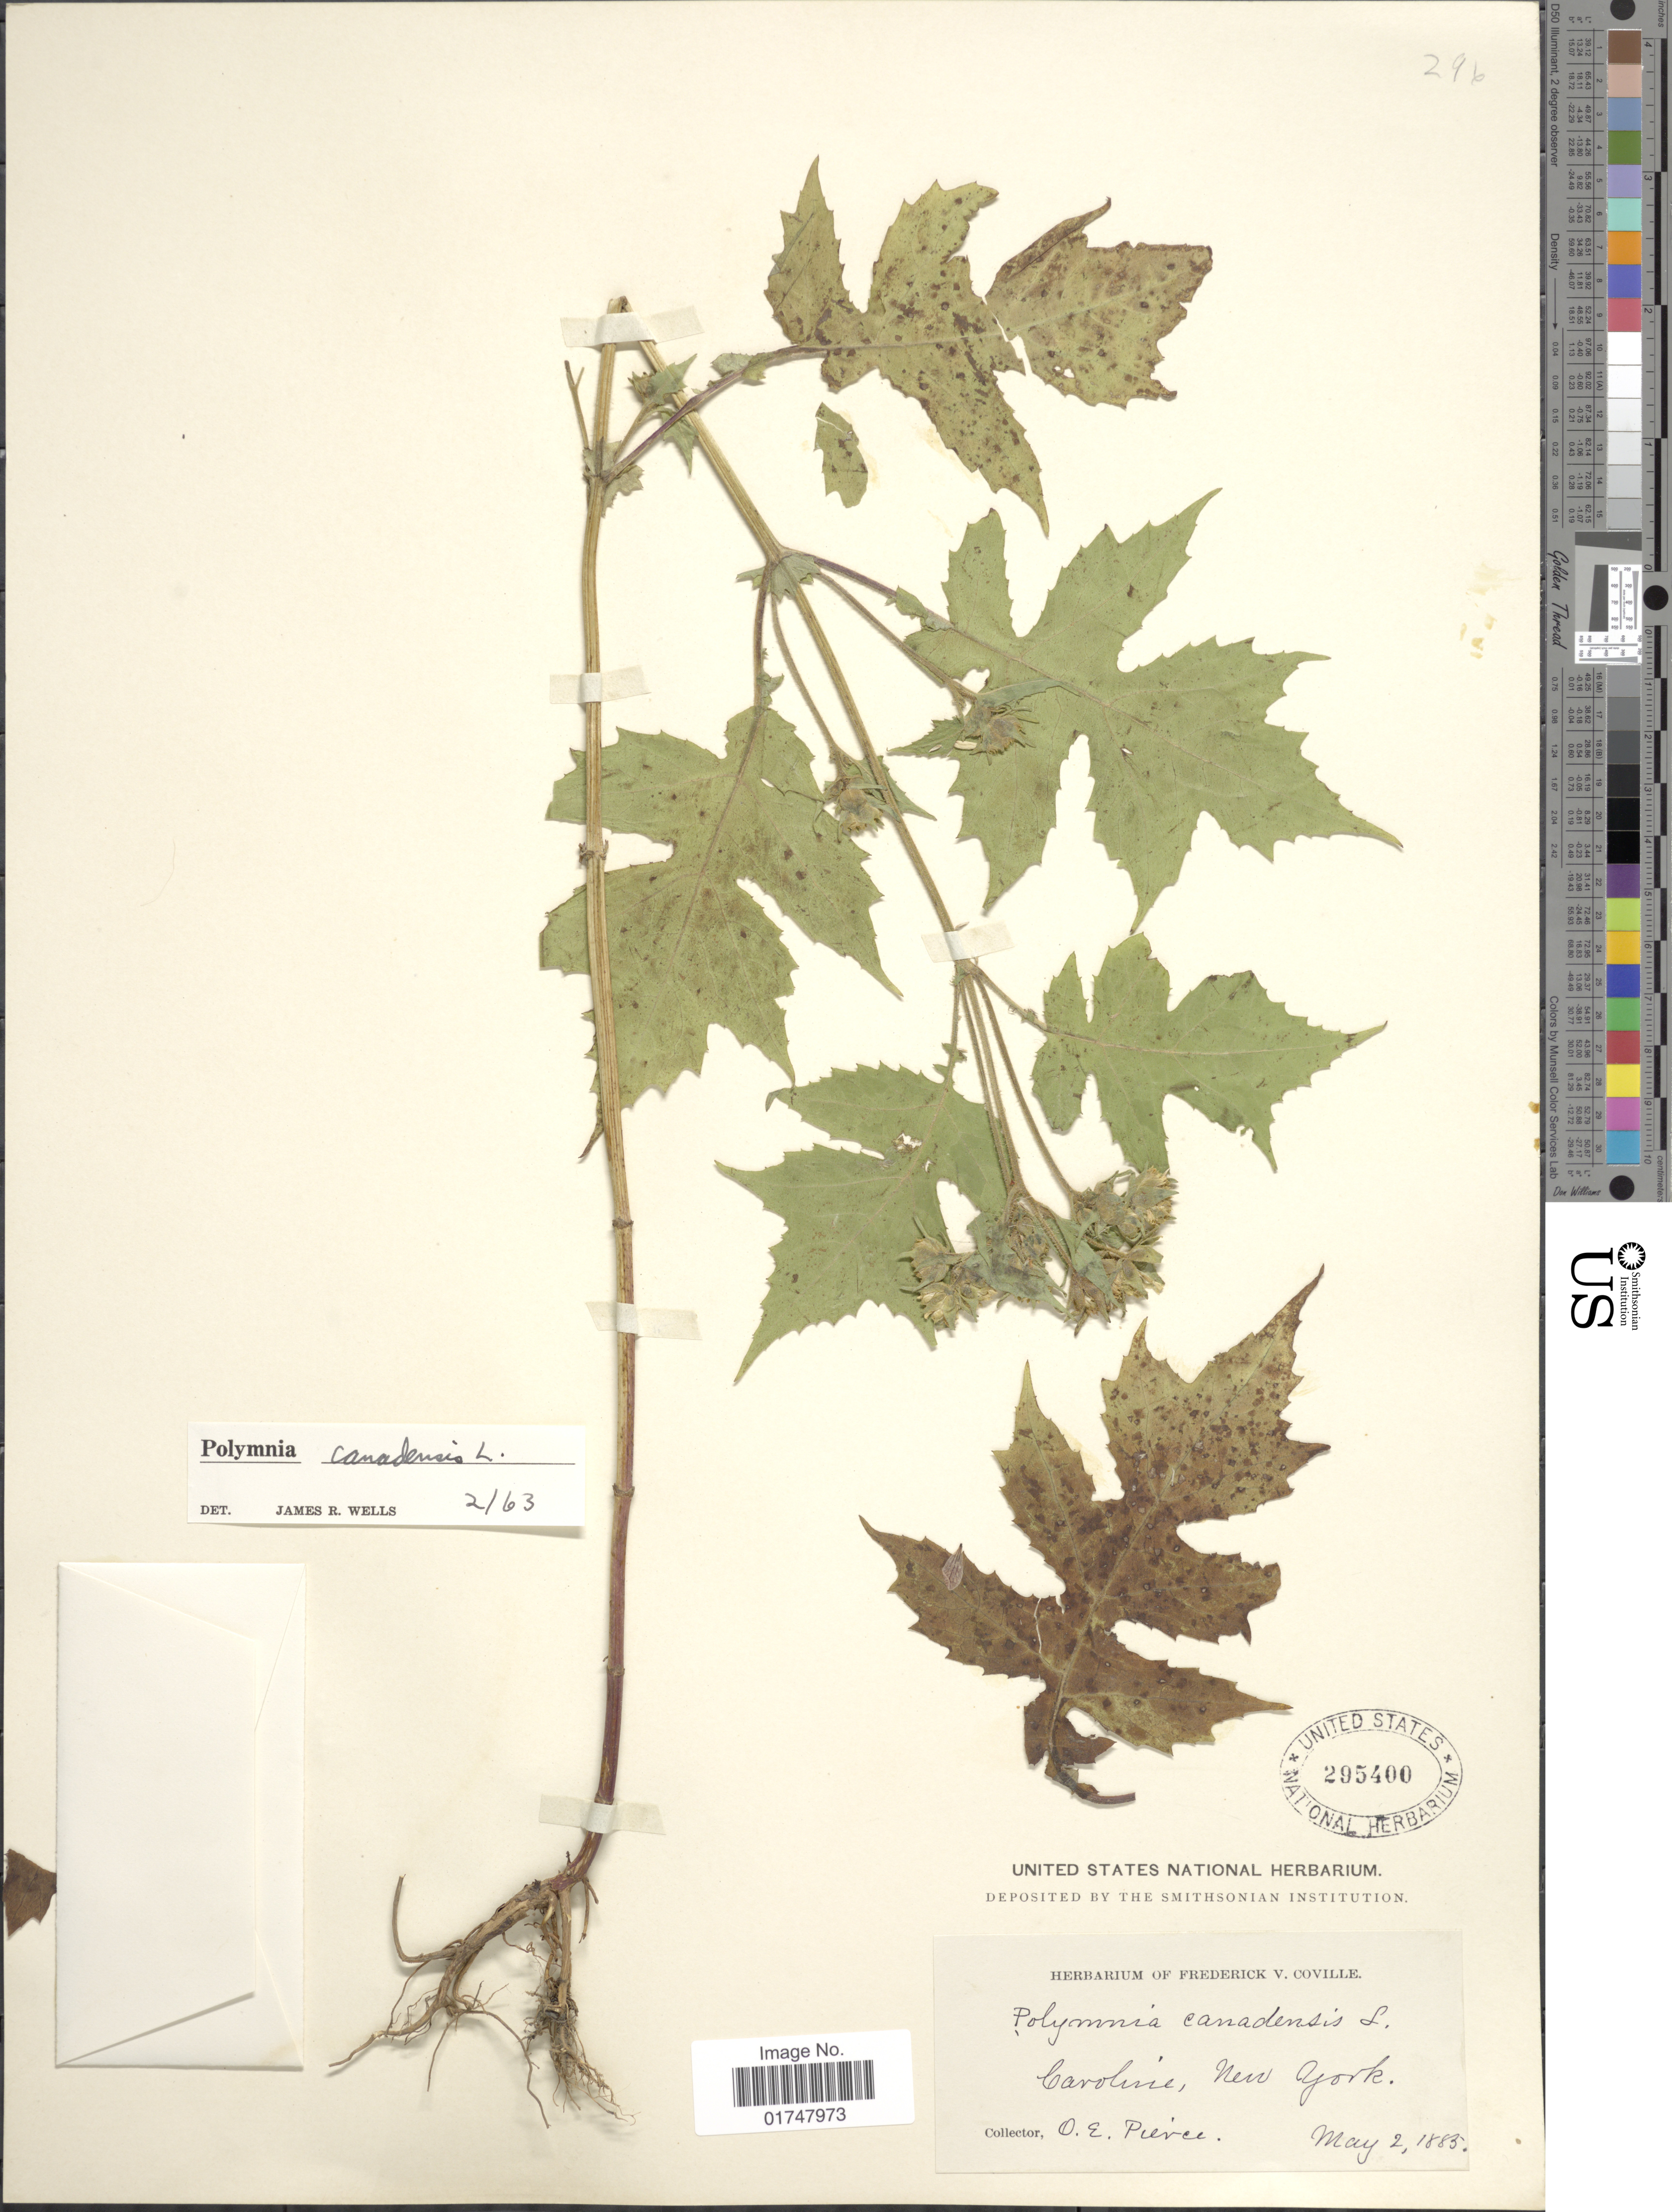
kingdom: Plantae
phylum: Tracheophyta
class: Magnoliopsida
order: Asterales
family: Asteraceae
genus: Polymnia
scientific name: Polymnia canadensis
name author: L.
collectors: O. Pierce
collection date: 1885-05-02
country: United States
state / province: New York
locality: Caroline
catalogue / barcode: US 295400